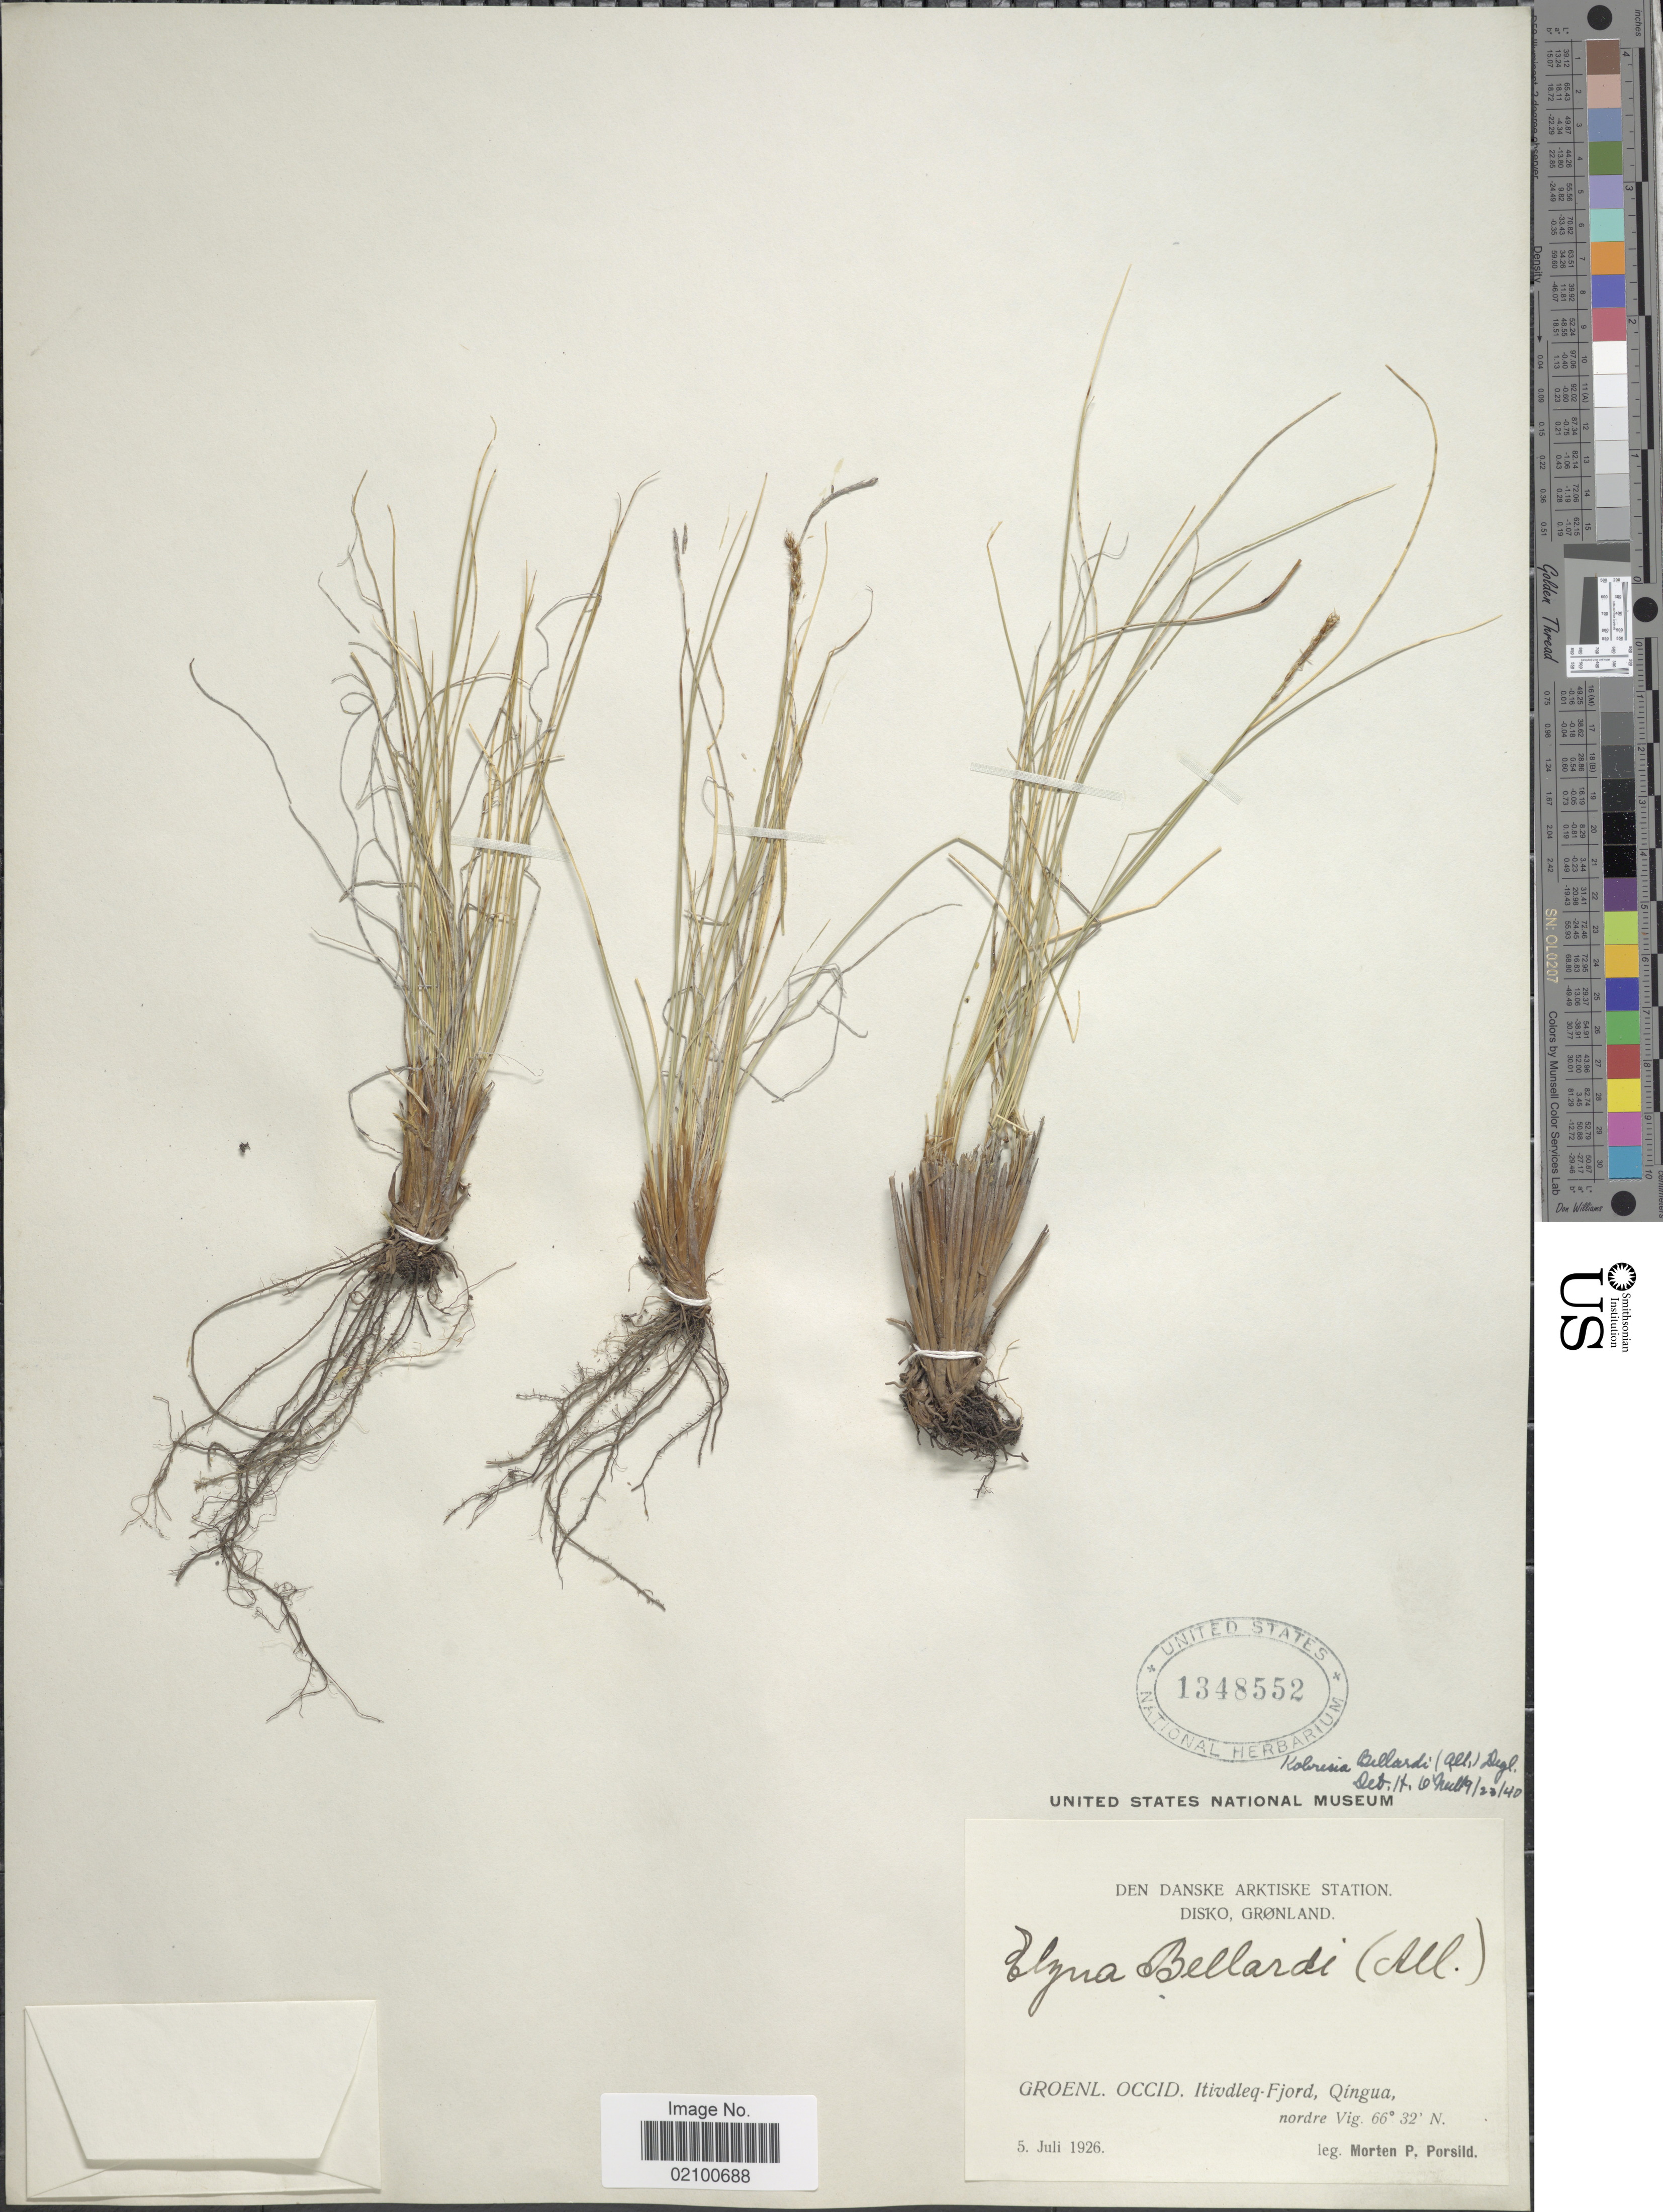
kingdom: Plantae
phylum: Tracheophyta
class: Liliopsida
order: Poales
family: Cyperaceae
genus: Carex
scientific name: Carex myosuroides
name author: Vill.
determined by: Strong, M. T., (US), Smithsonian Institution - National Museum of Natural History (UNITED STATES)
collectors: M. P. Porsild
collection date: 1926-07-05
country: Greenland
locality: Disko, Gronland, Groenl. Occid., Itivdleq-Fjord, Qingua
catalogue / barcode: US 1348552